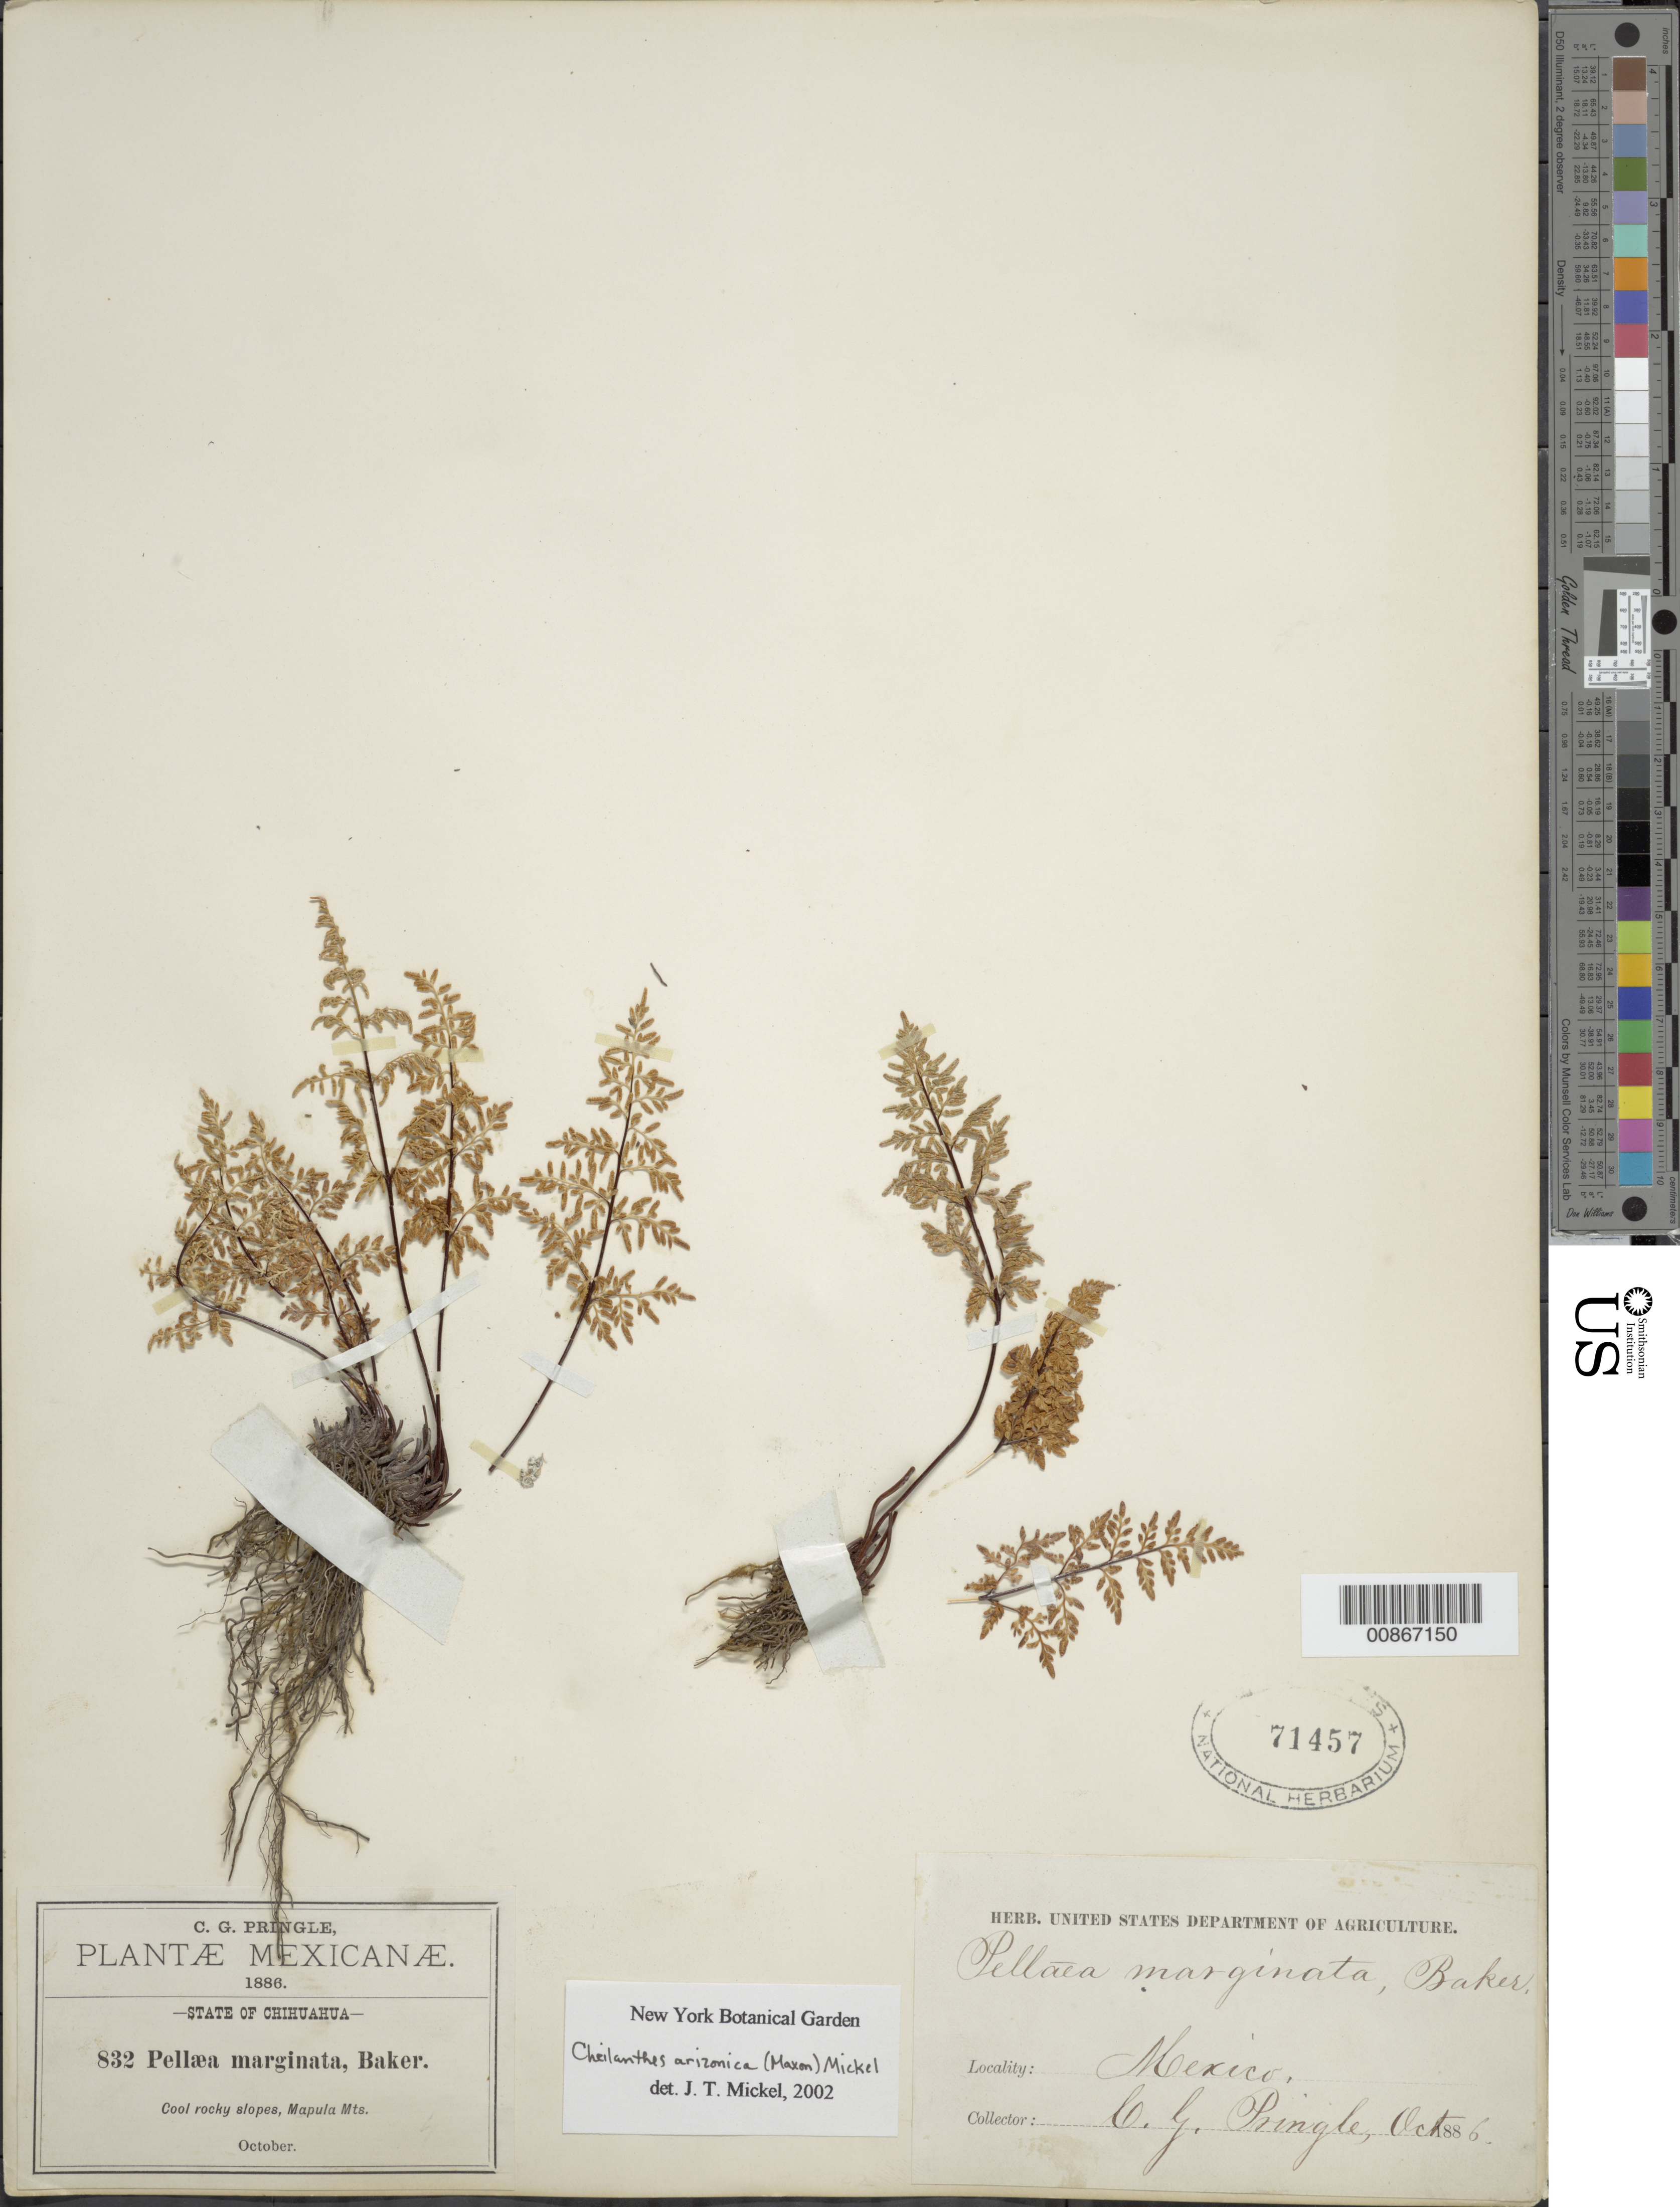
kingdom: Plantae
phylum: Tracheophyta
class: Polypodiopsida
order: Polypodiales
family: Pteridaceae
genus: Gaga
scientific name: Gaga arizonica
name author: (Maxon) Fay W. Li & Windham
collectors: C. G. Pringle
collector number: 832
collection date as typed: Oct 1886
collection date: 1886-10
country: Mexico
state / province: Chihuahua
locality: Mapula Mts., Chihuahua.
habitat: Cool rocky slopes.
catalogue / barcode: US 71457